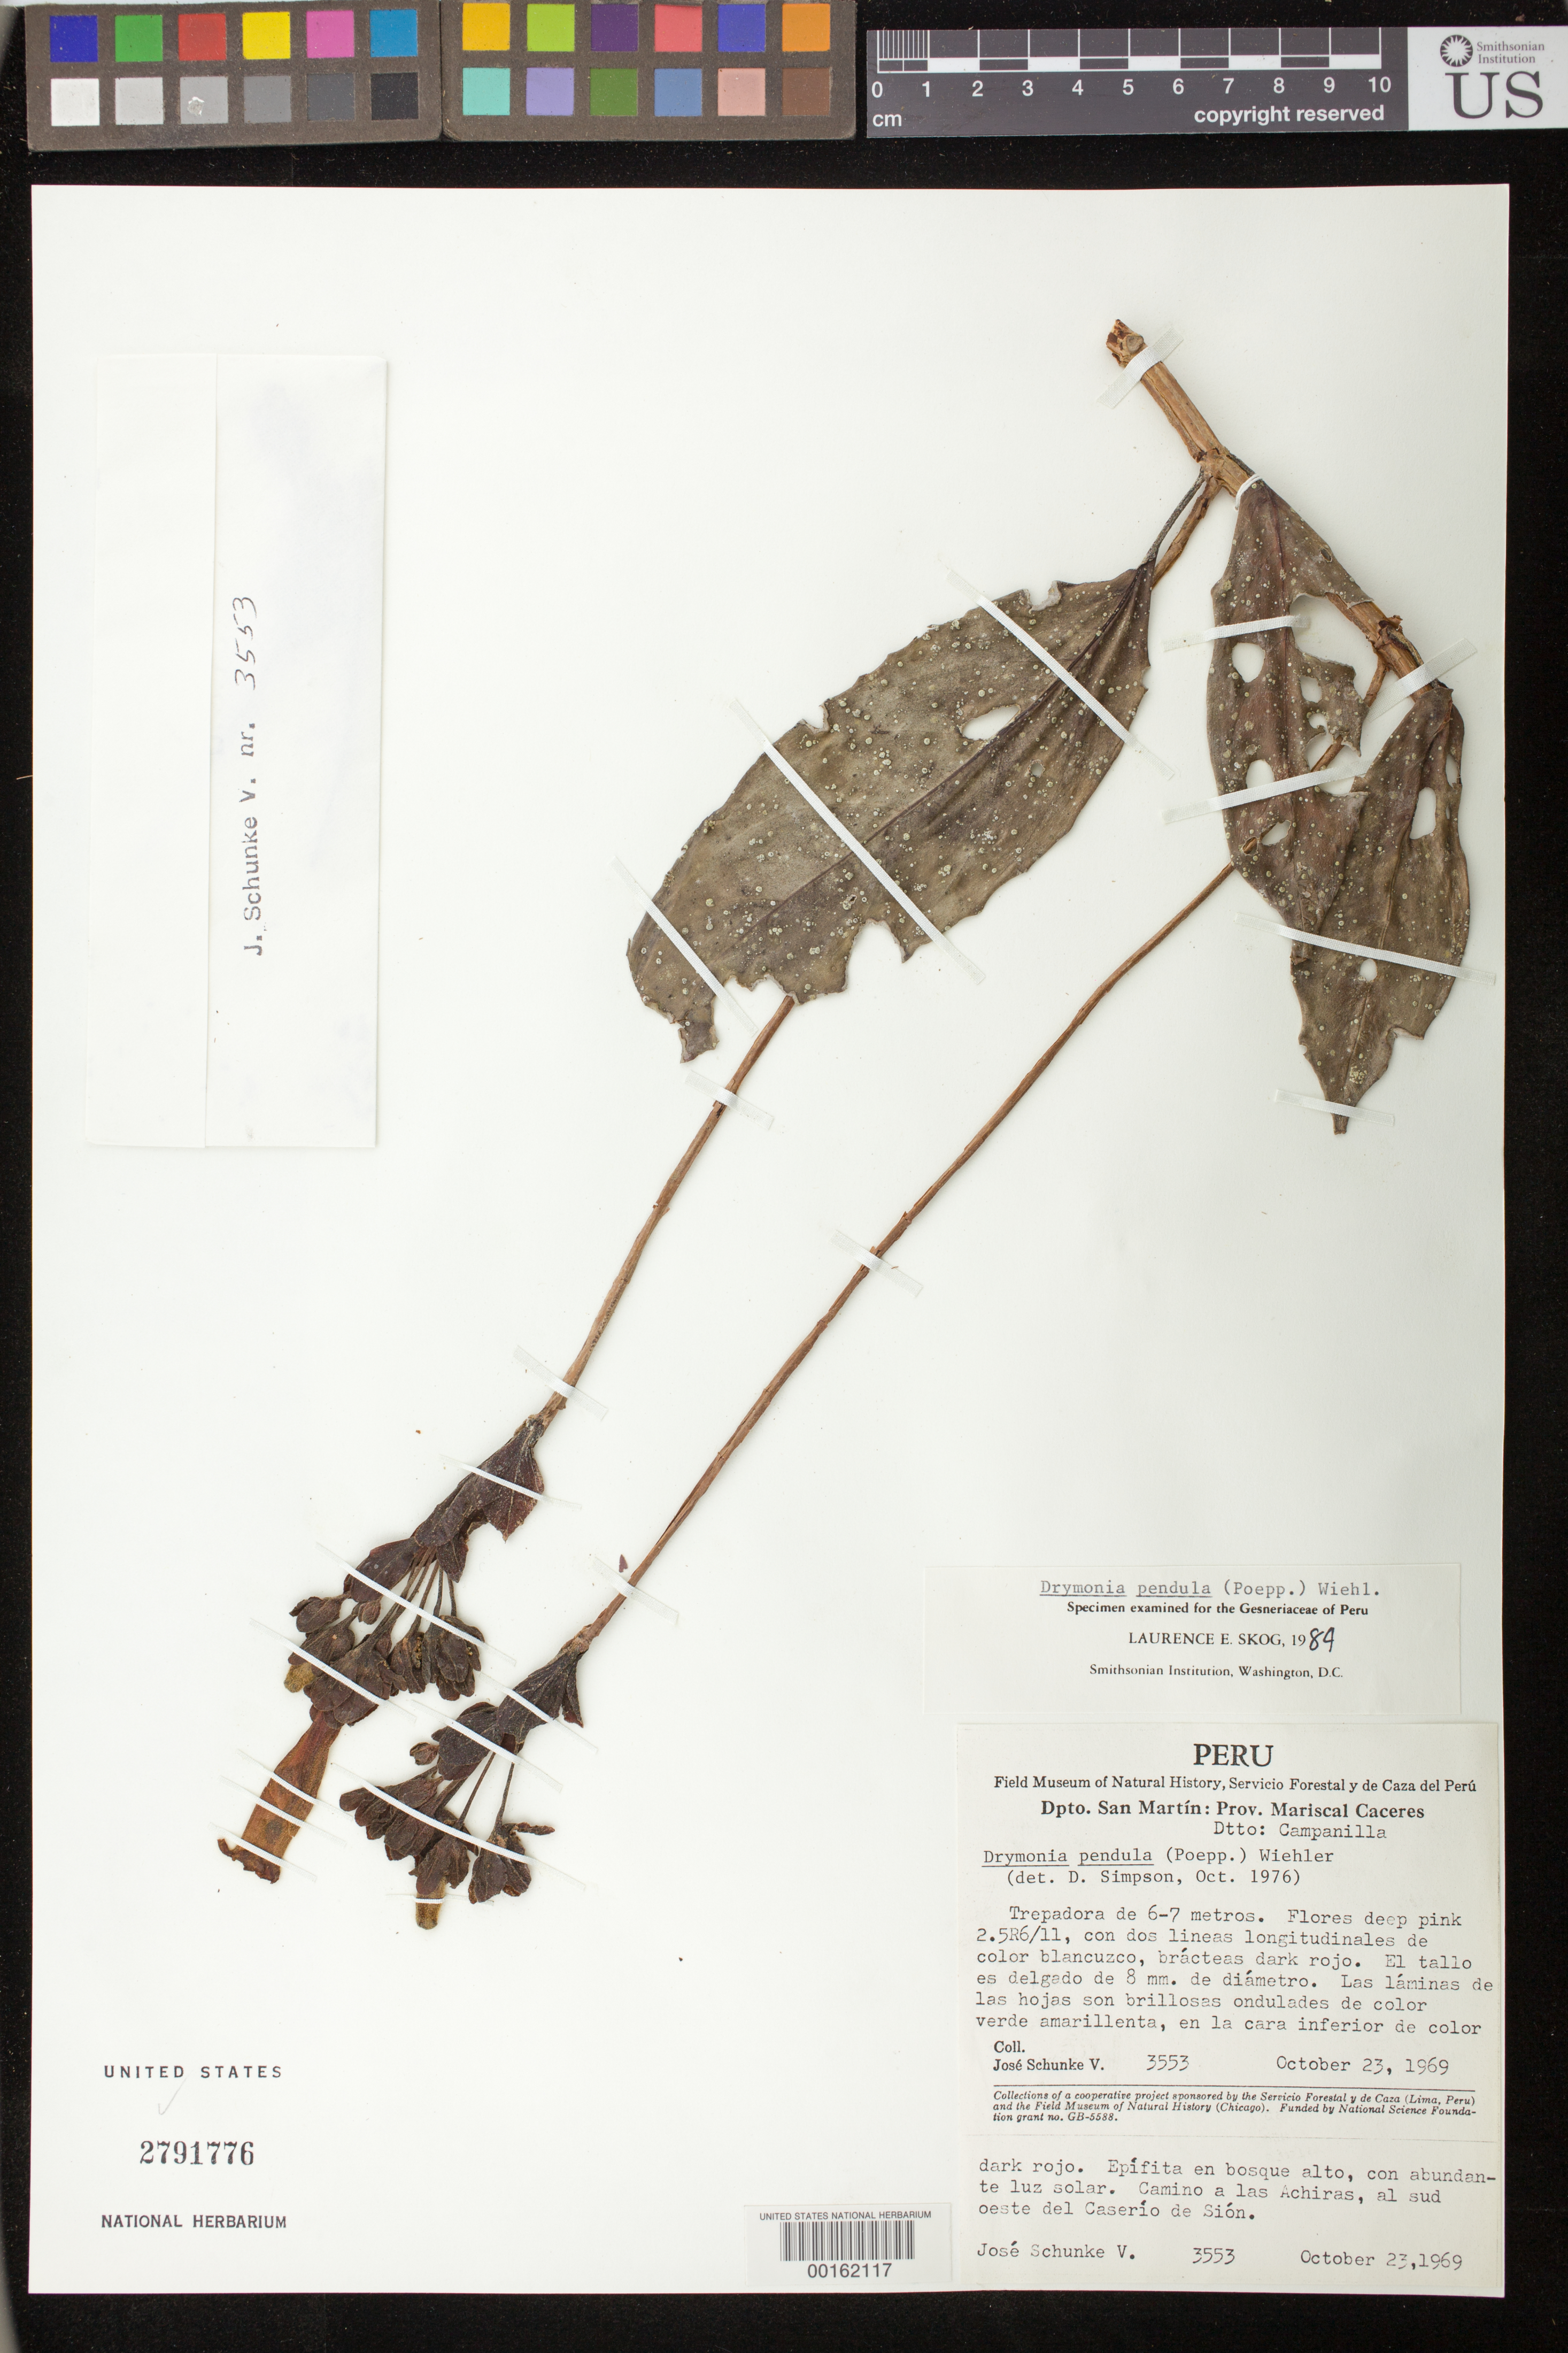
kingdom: Plantae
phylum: Tracheophyta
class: Magnoliopsida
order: Lamiales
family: Gesneriaceae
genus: Drymonia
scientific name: Drymonia pendula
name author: (Poepp.) Wiehler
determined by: Skog, Laurence E.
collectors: J. Schunke Vigo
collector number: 3553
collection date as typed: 23 Oct 1969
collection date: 1969-10-23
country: Peru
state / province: San Martín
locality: Prov. Mariscal Cáceres, Dtto. Campanilla; camino a las Achiras, al SW del Caserío de Sión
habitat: En bosque alto, con abundante luz solar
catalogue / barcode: US 2791776